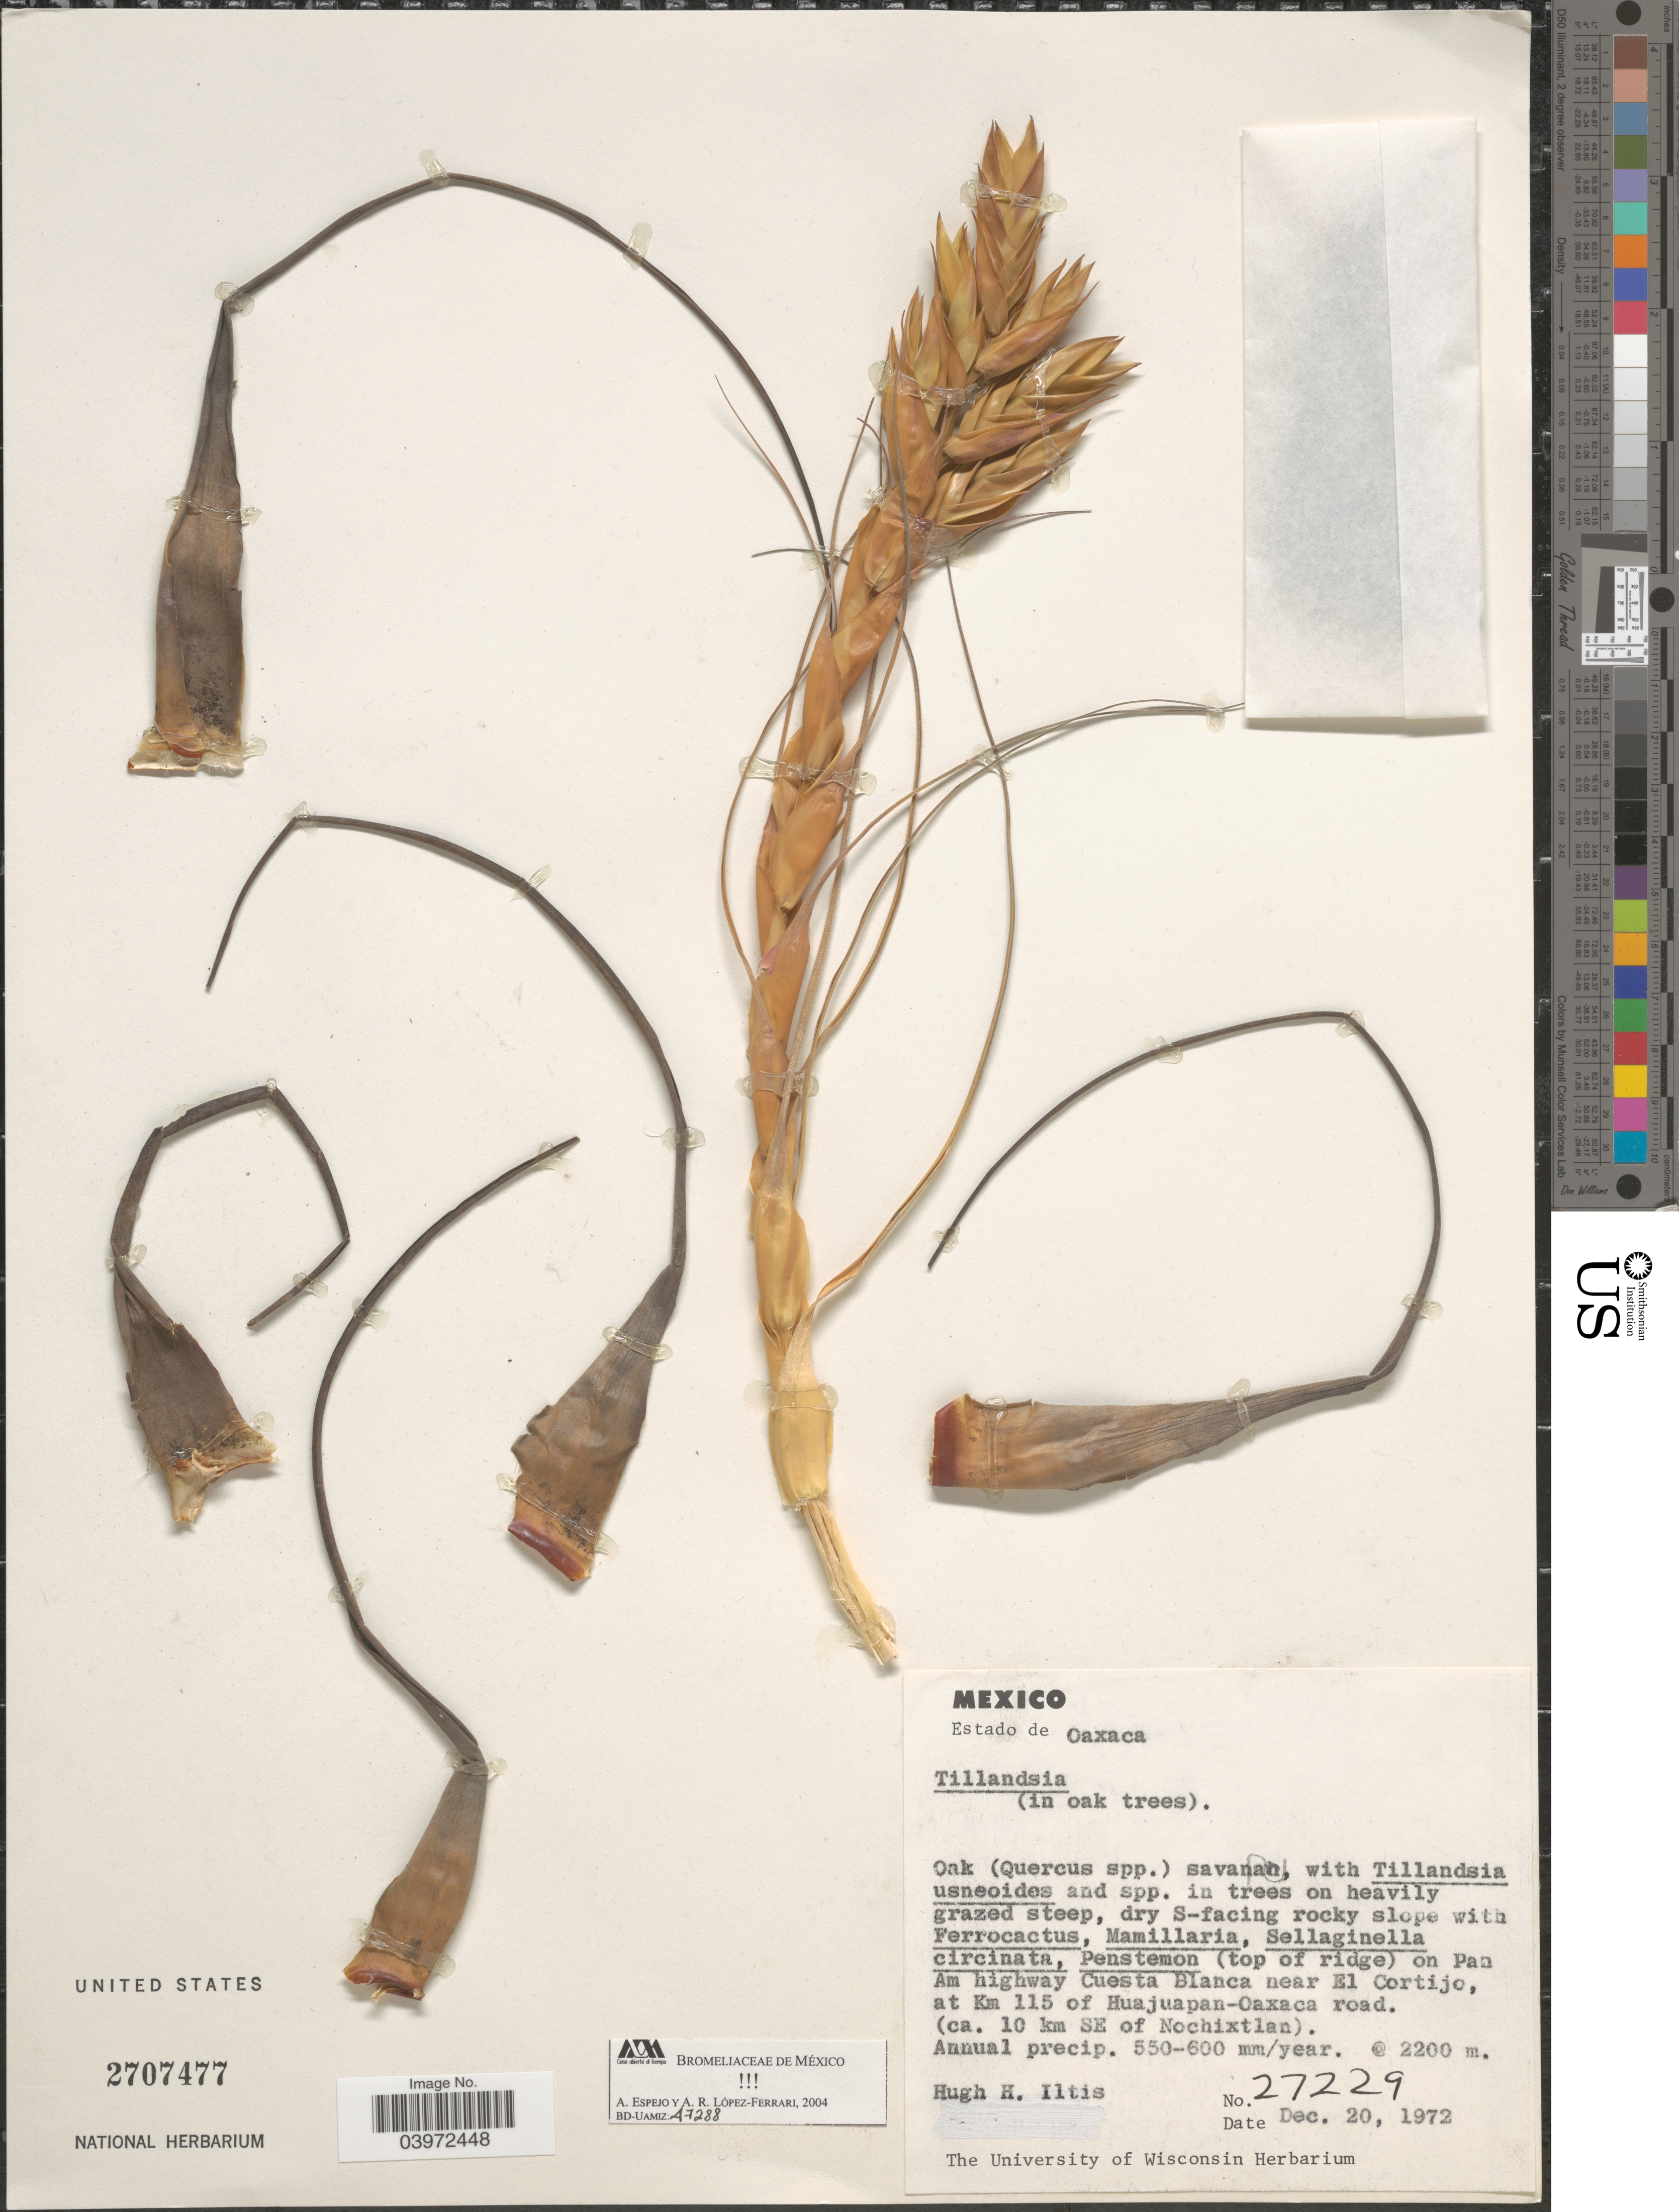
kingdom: Plantae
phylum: Tracheophyta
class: Liliopsida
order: Poales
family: Bromeliaceae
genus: Tillandsia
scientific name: Tillandsia sp.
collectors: H. Iltis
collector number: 27229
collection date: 1972-12-20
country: Mexico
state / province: Oaxaca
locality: Dry S-facing rocky slope [unsure placement] (top of ridge) on Pan Am highway Cuesta Blanca near El Cortijo, at Km 115 of Huajuapan-Oaxaca road. (ca. 10 km SE of Nochixtlan).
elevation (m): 2200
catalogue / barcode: US 2707477